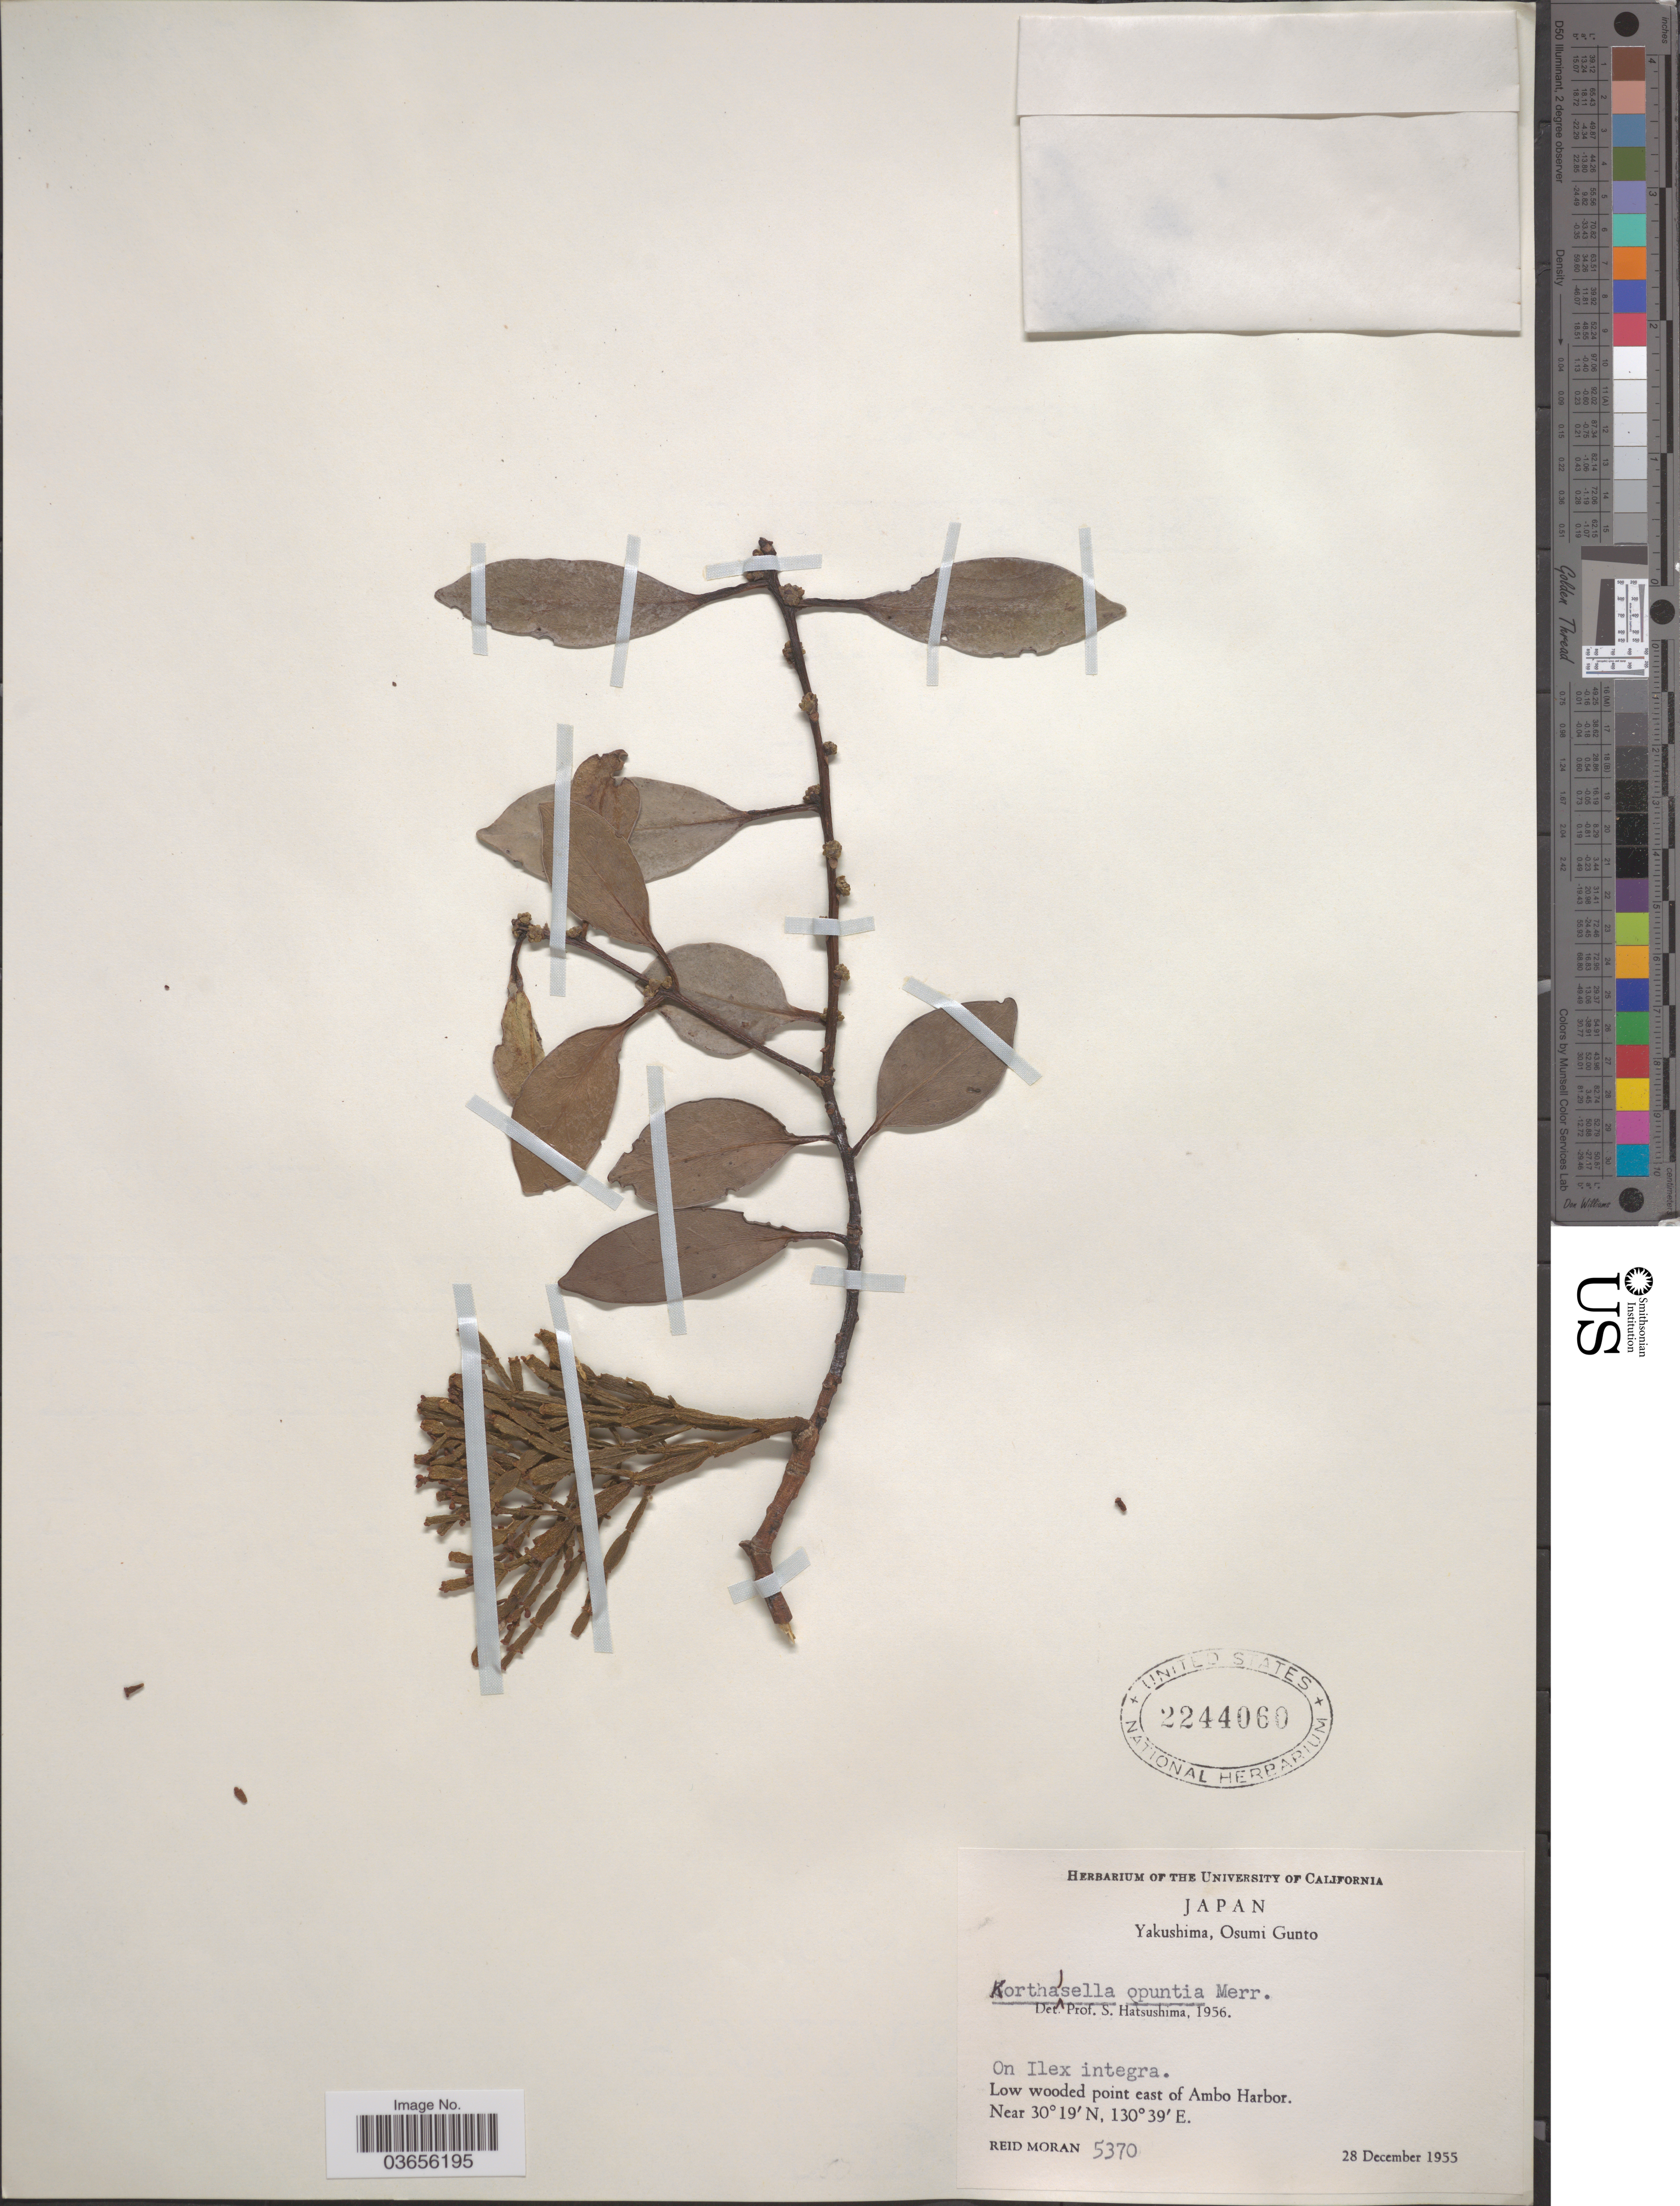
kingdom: Plantae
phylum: Tracheophyta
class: Magnoliopsida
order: Santalales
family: Viscaceae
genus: Korthalsella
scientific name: Korthalsella opuntia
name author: (Thunb.) Merr.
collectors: R. V. Moran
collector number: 5370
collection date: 1955-12-28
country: Japan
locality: Yakushima, Osumi Gunto. Low wooded point east of Ambo Harbor.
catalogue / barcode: US 2244060